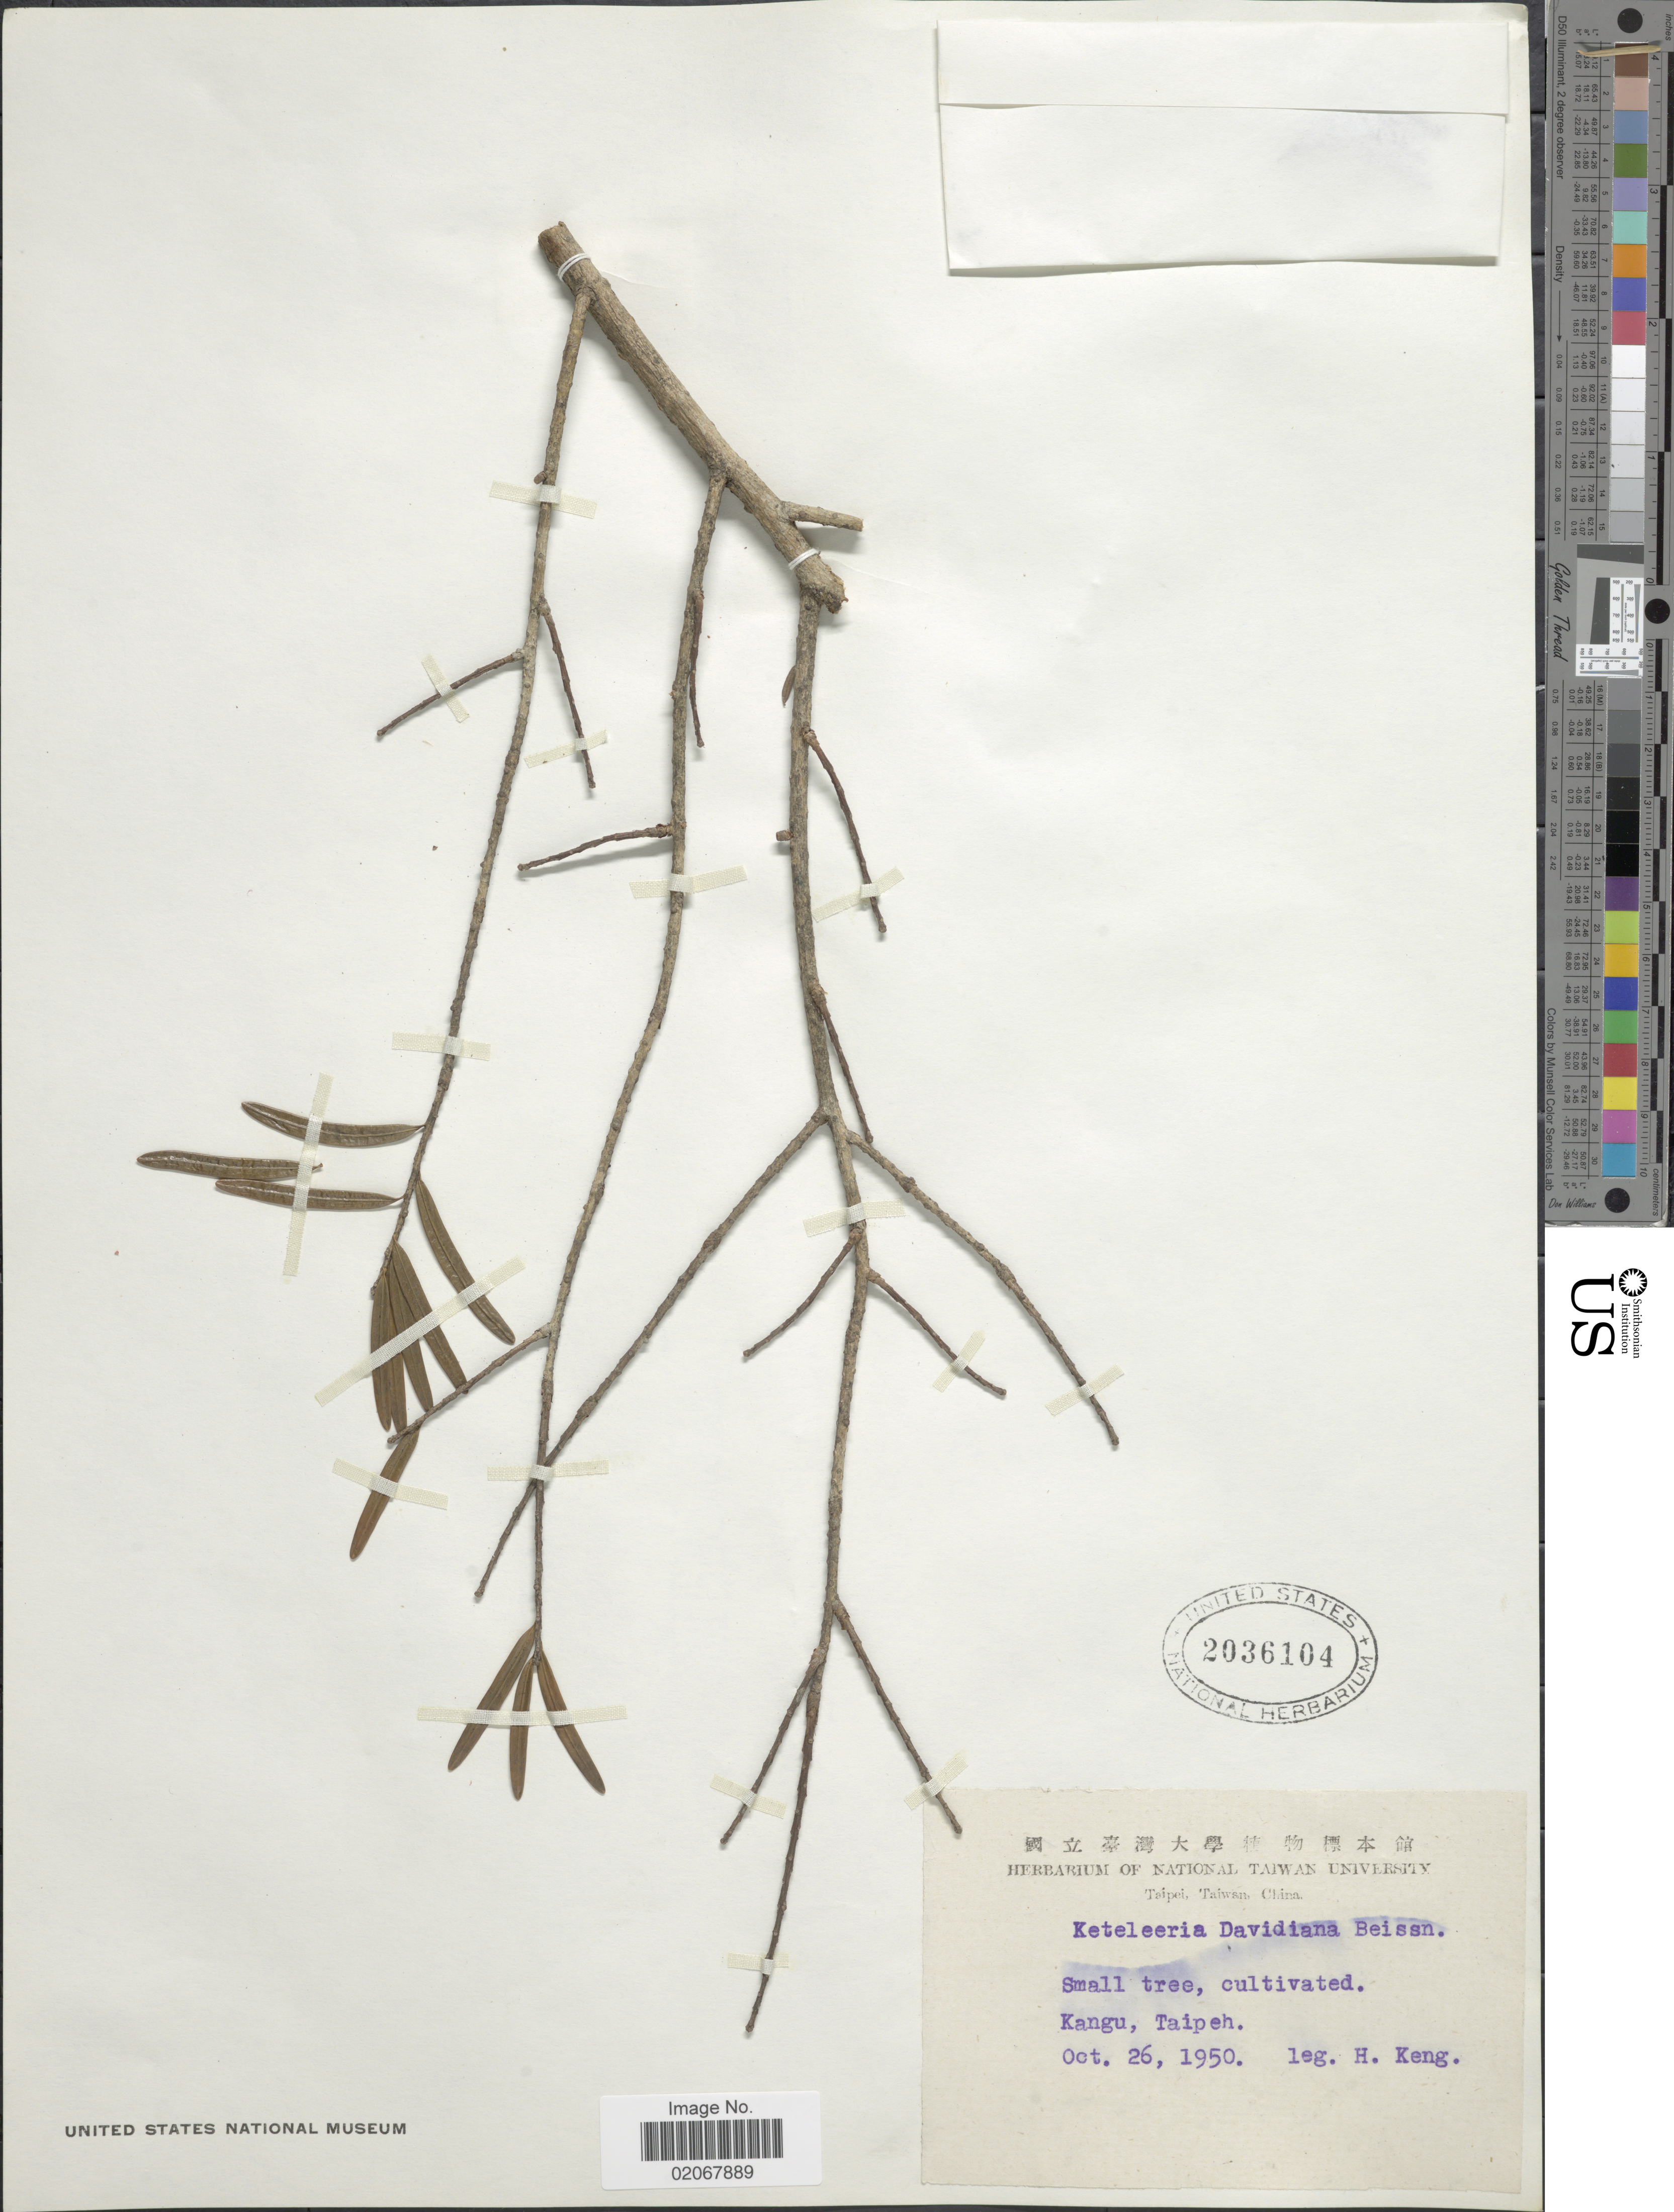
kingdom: Plantae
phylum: Tracheophyta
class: Pinopsida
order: Pinales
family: Pinaceae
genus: Keteleeria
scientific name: Keteleeria fortunei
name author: (A. Murray bis) Carrière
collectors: H. Keng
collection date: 1950-10-26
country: Taiwan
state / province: Taipei City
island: Taiwan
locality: Kangu, Taipeh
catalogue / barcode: US 2036104